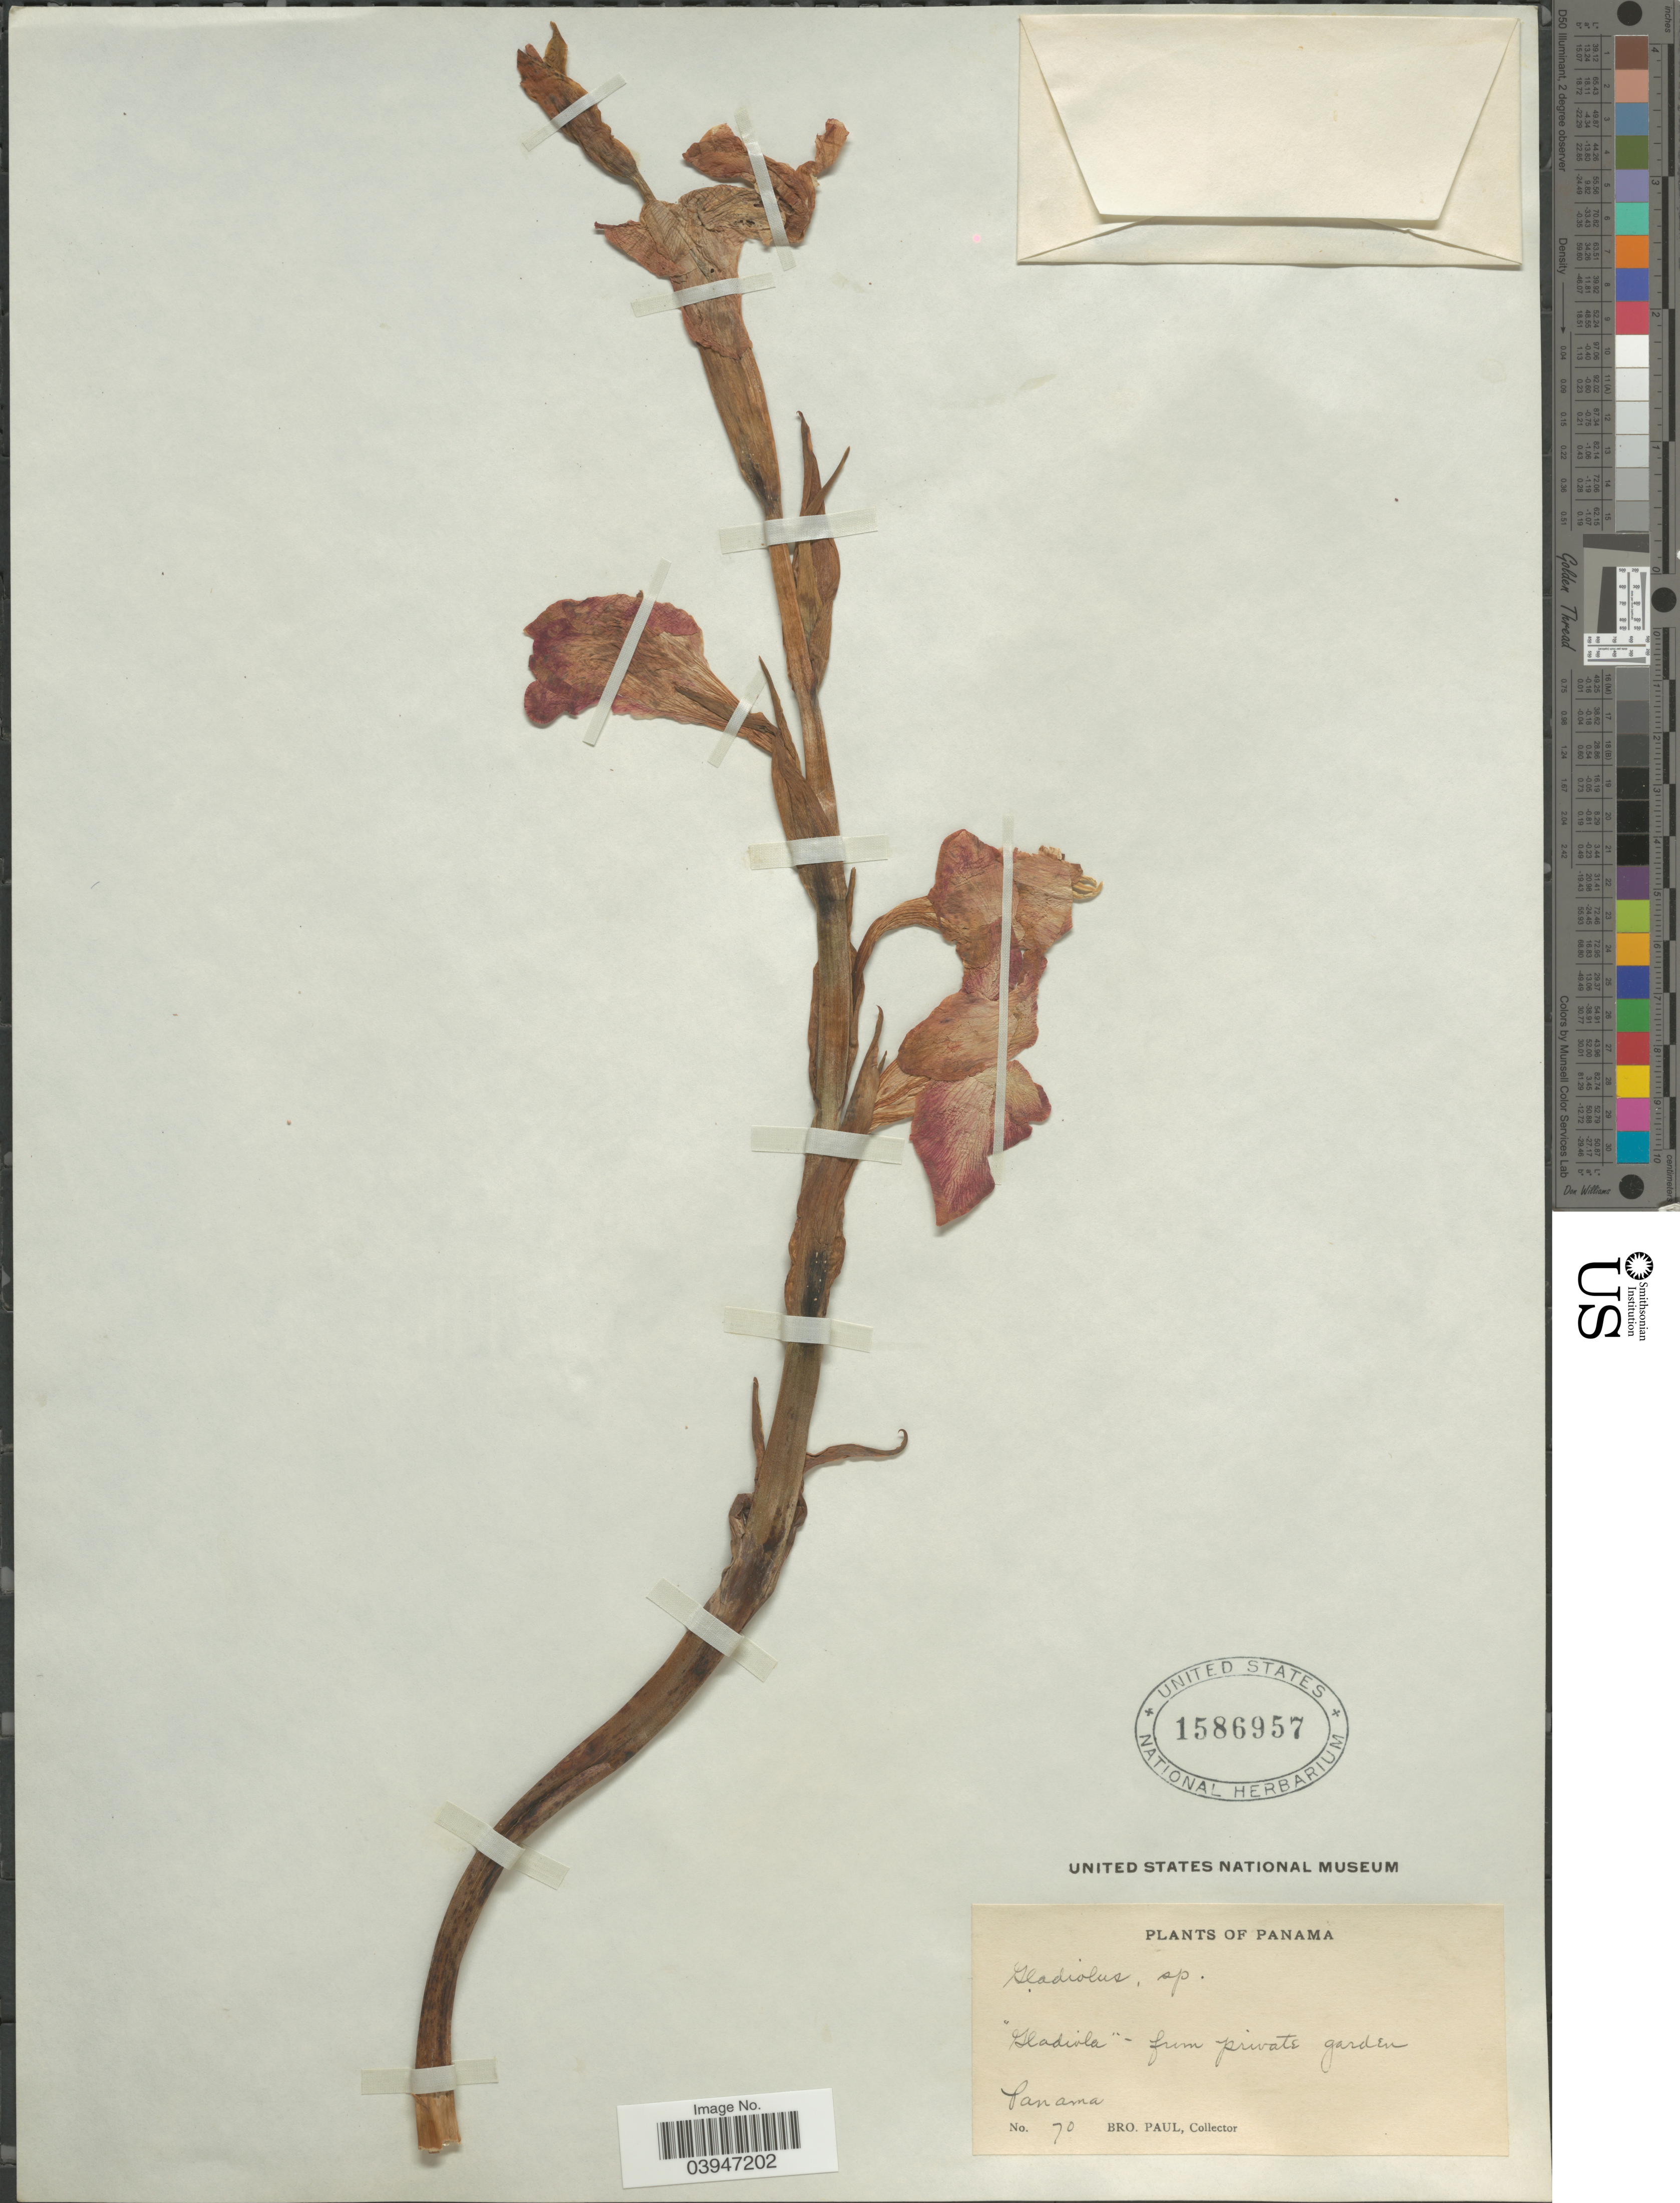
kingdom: Plantae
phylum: Tracheophyta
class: Liliopsida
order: Asparagales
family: Iridaceae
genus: Gladiolus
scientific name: Gladiolus sp.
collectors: B. Paul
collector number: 70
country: Panama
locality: Private garden.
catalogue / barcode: US 1586957